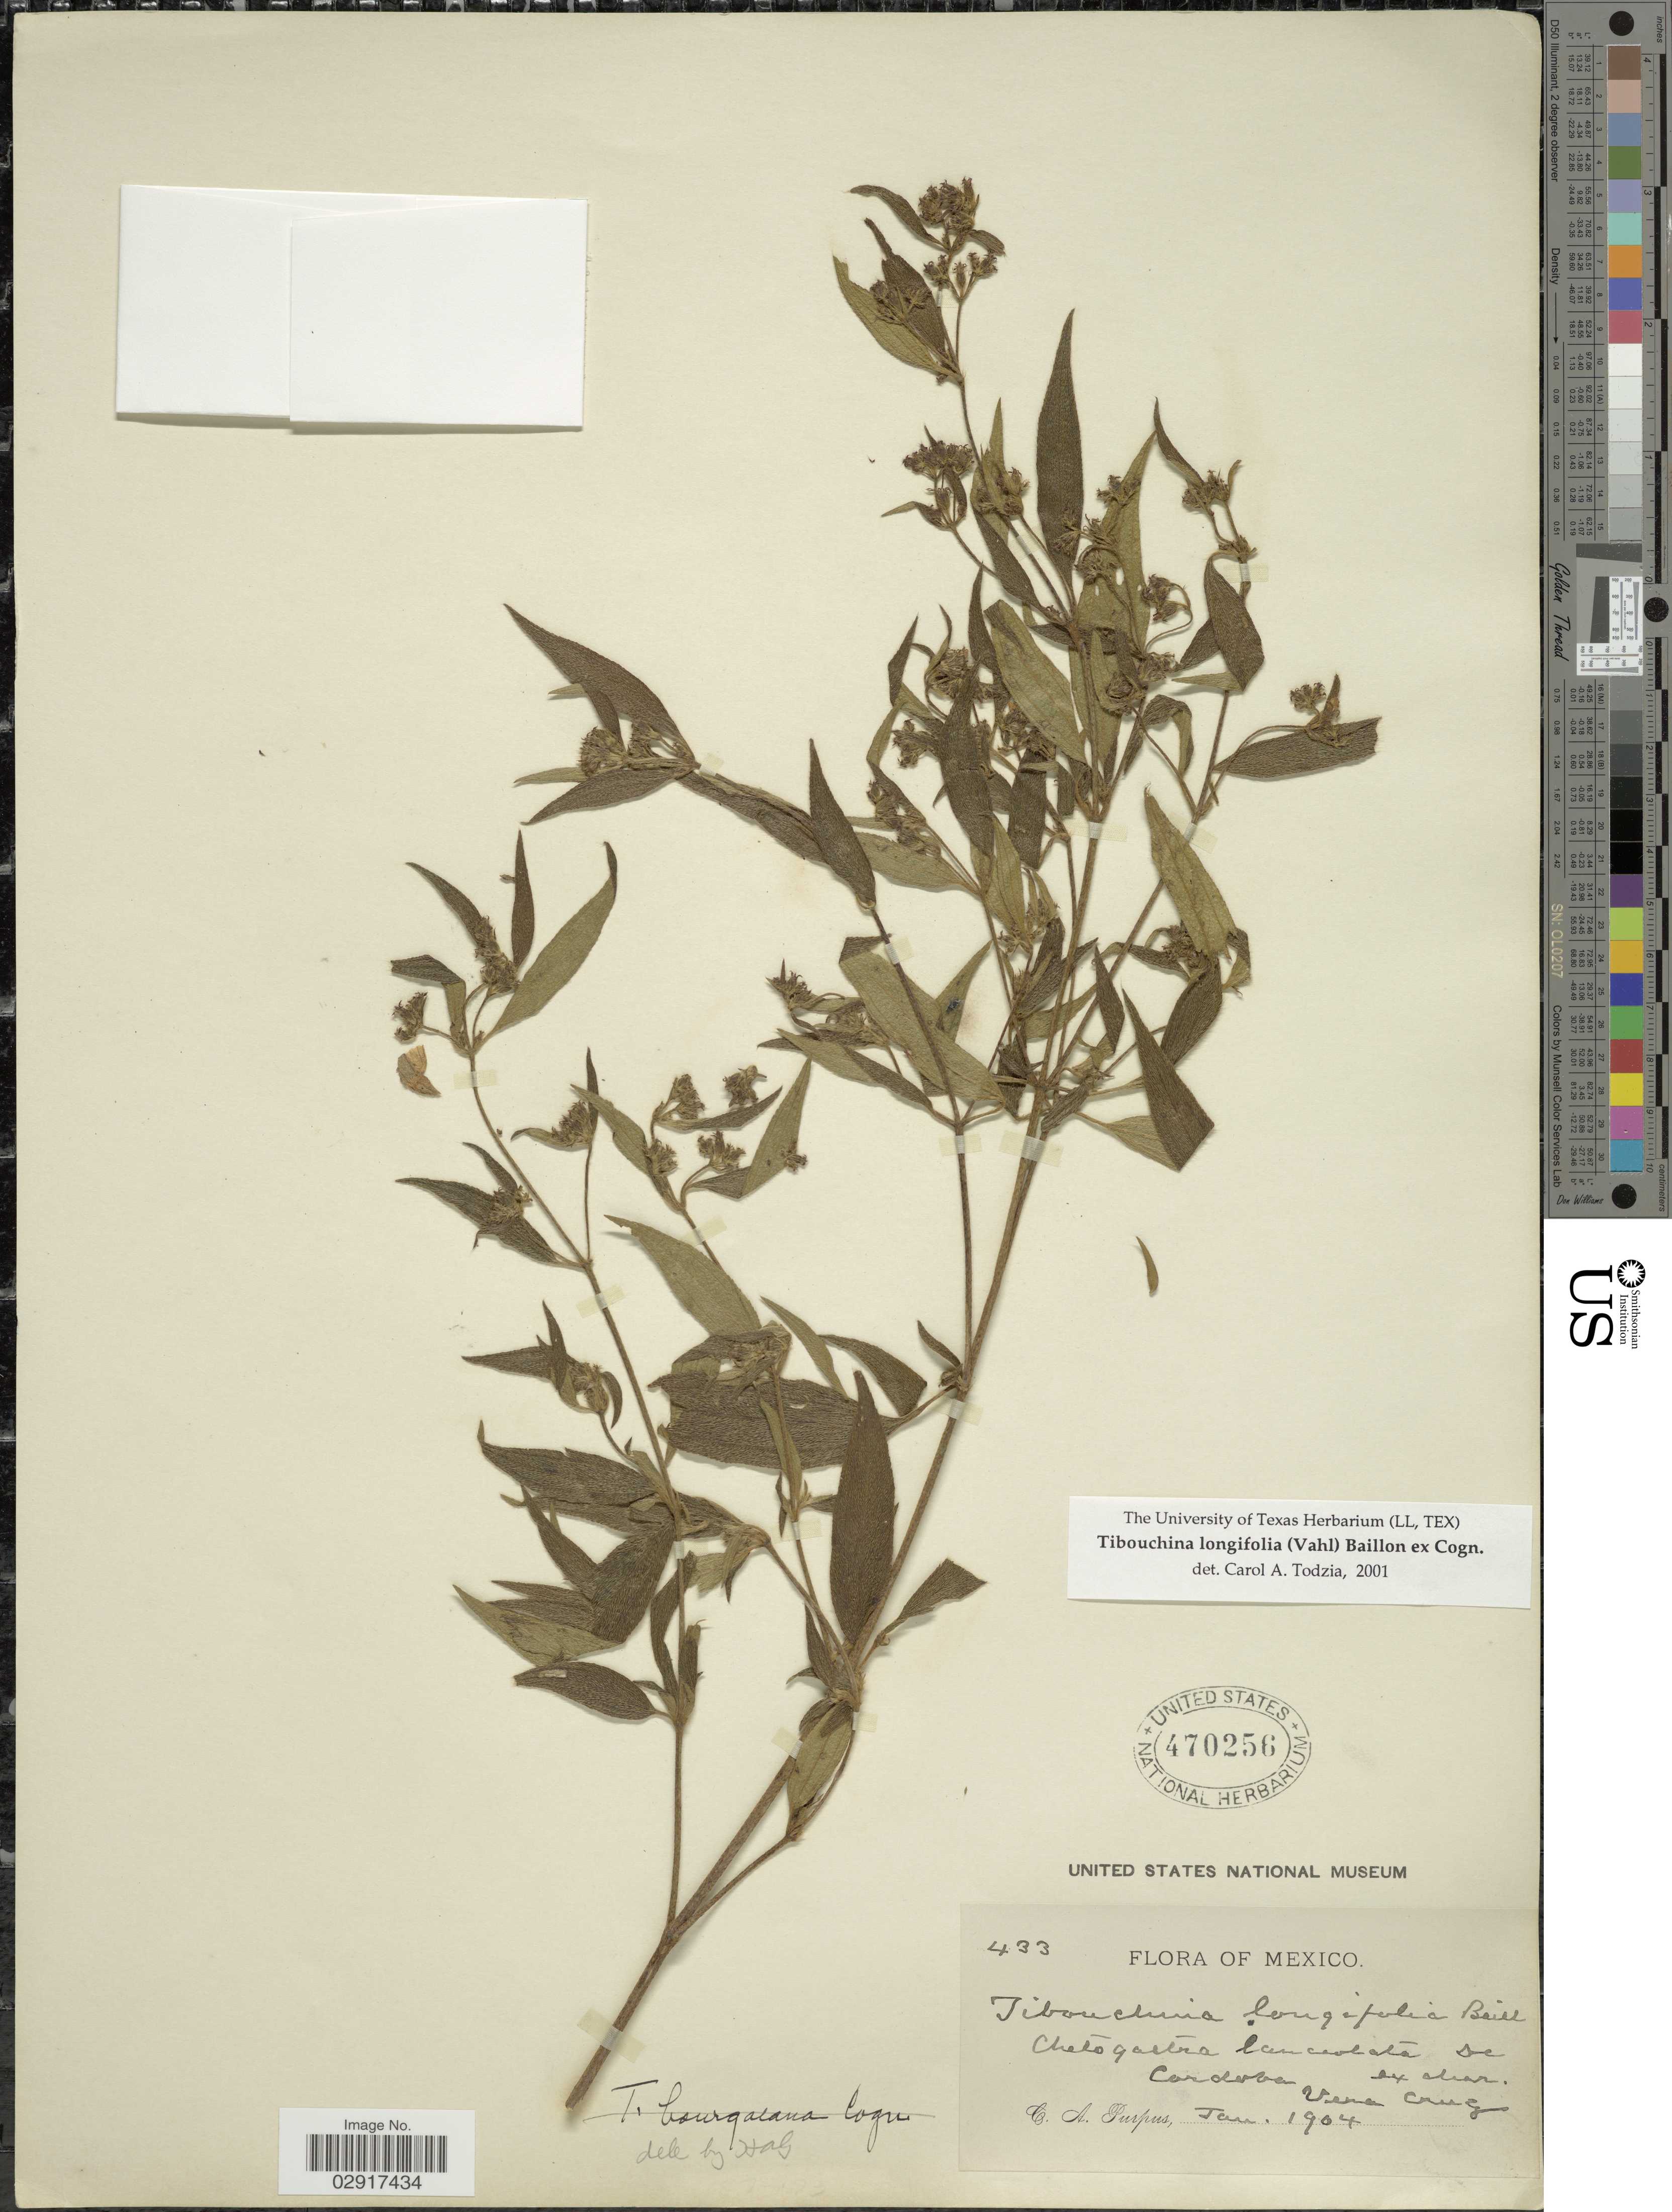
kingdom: Plantae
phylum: Tracheophyta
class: Magnoliopsida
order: Myrtales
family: Melastomataceae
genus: Chaetogastra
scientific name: Chaetogastra longifolia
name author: (Vahl) DC.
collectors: C. A. Purpus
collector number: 433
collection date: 1904-01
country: Mexico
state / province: Veracruz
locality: Cordoba. Vera Cruz.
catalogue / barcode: US 470256